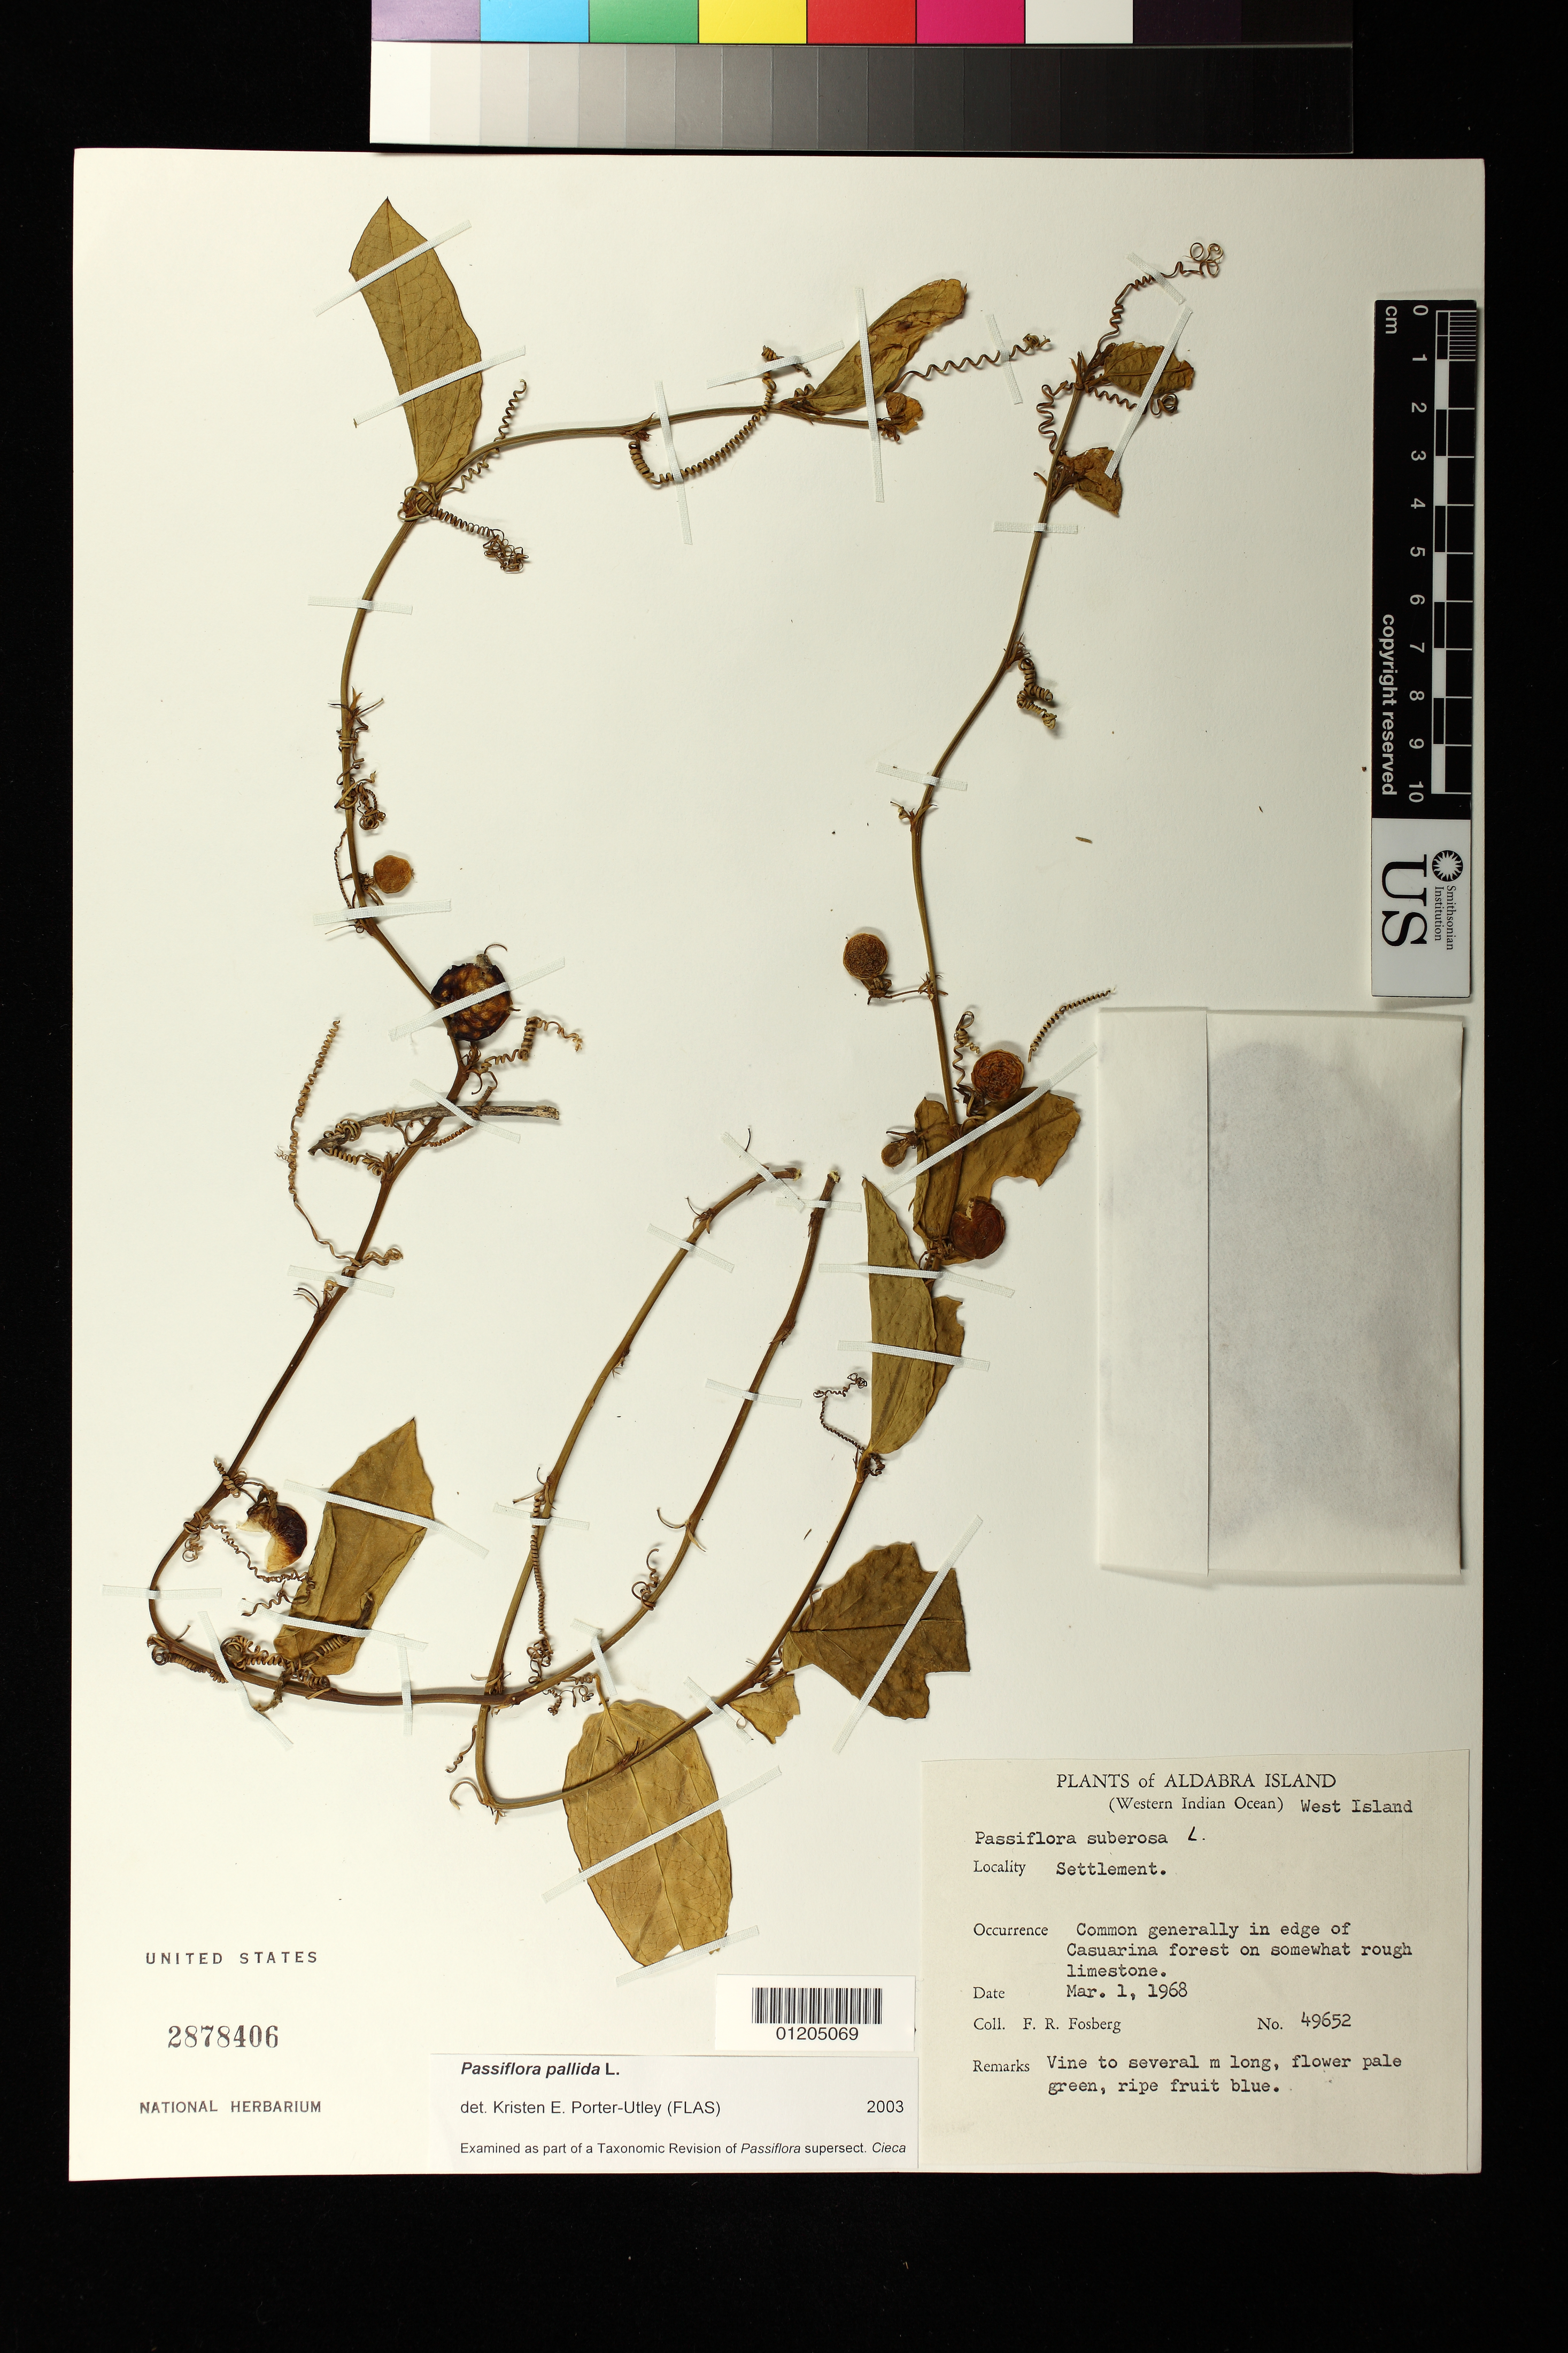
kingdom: Plantae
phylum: Tracheophyta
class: Magnoliopsida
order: Malpighiales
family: Passifloraceae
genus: Passiflora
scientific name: Passiflora pallida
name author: L.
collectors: F. R. Fosberg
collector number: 49652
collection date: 1968-03-01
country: Seychelles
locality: Aldabra Islands. West Island Settlement. Common generally in edge of Casuarina forest on somewhat rough limestone.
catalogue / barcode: US 2878406